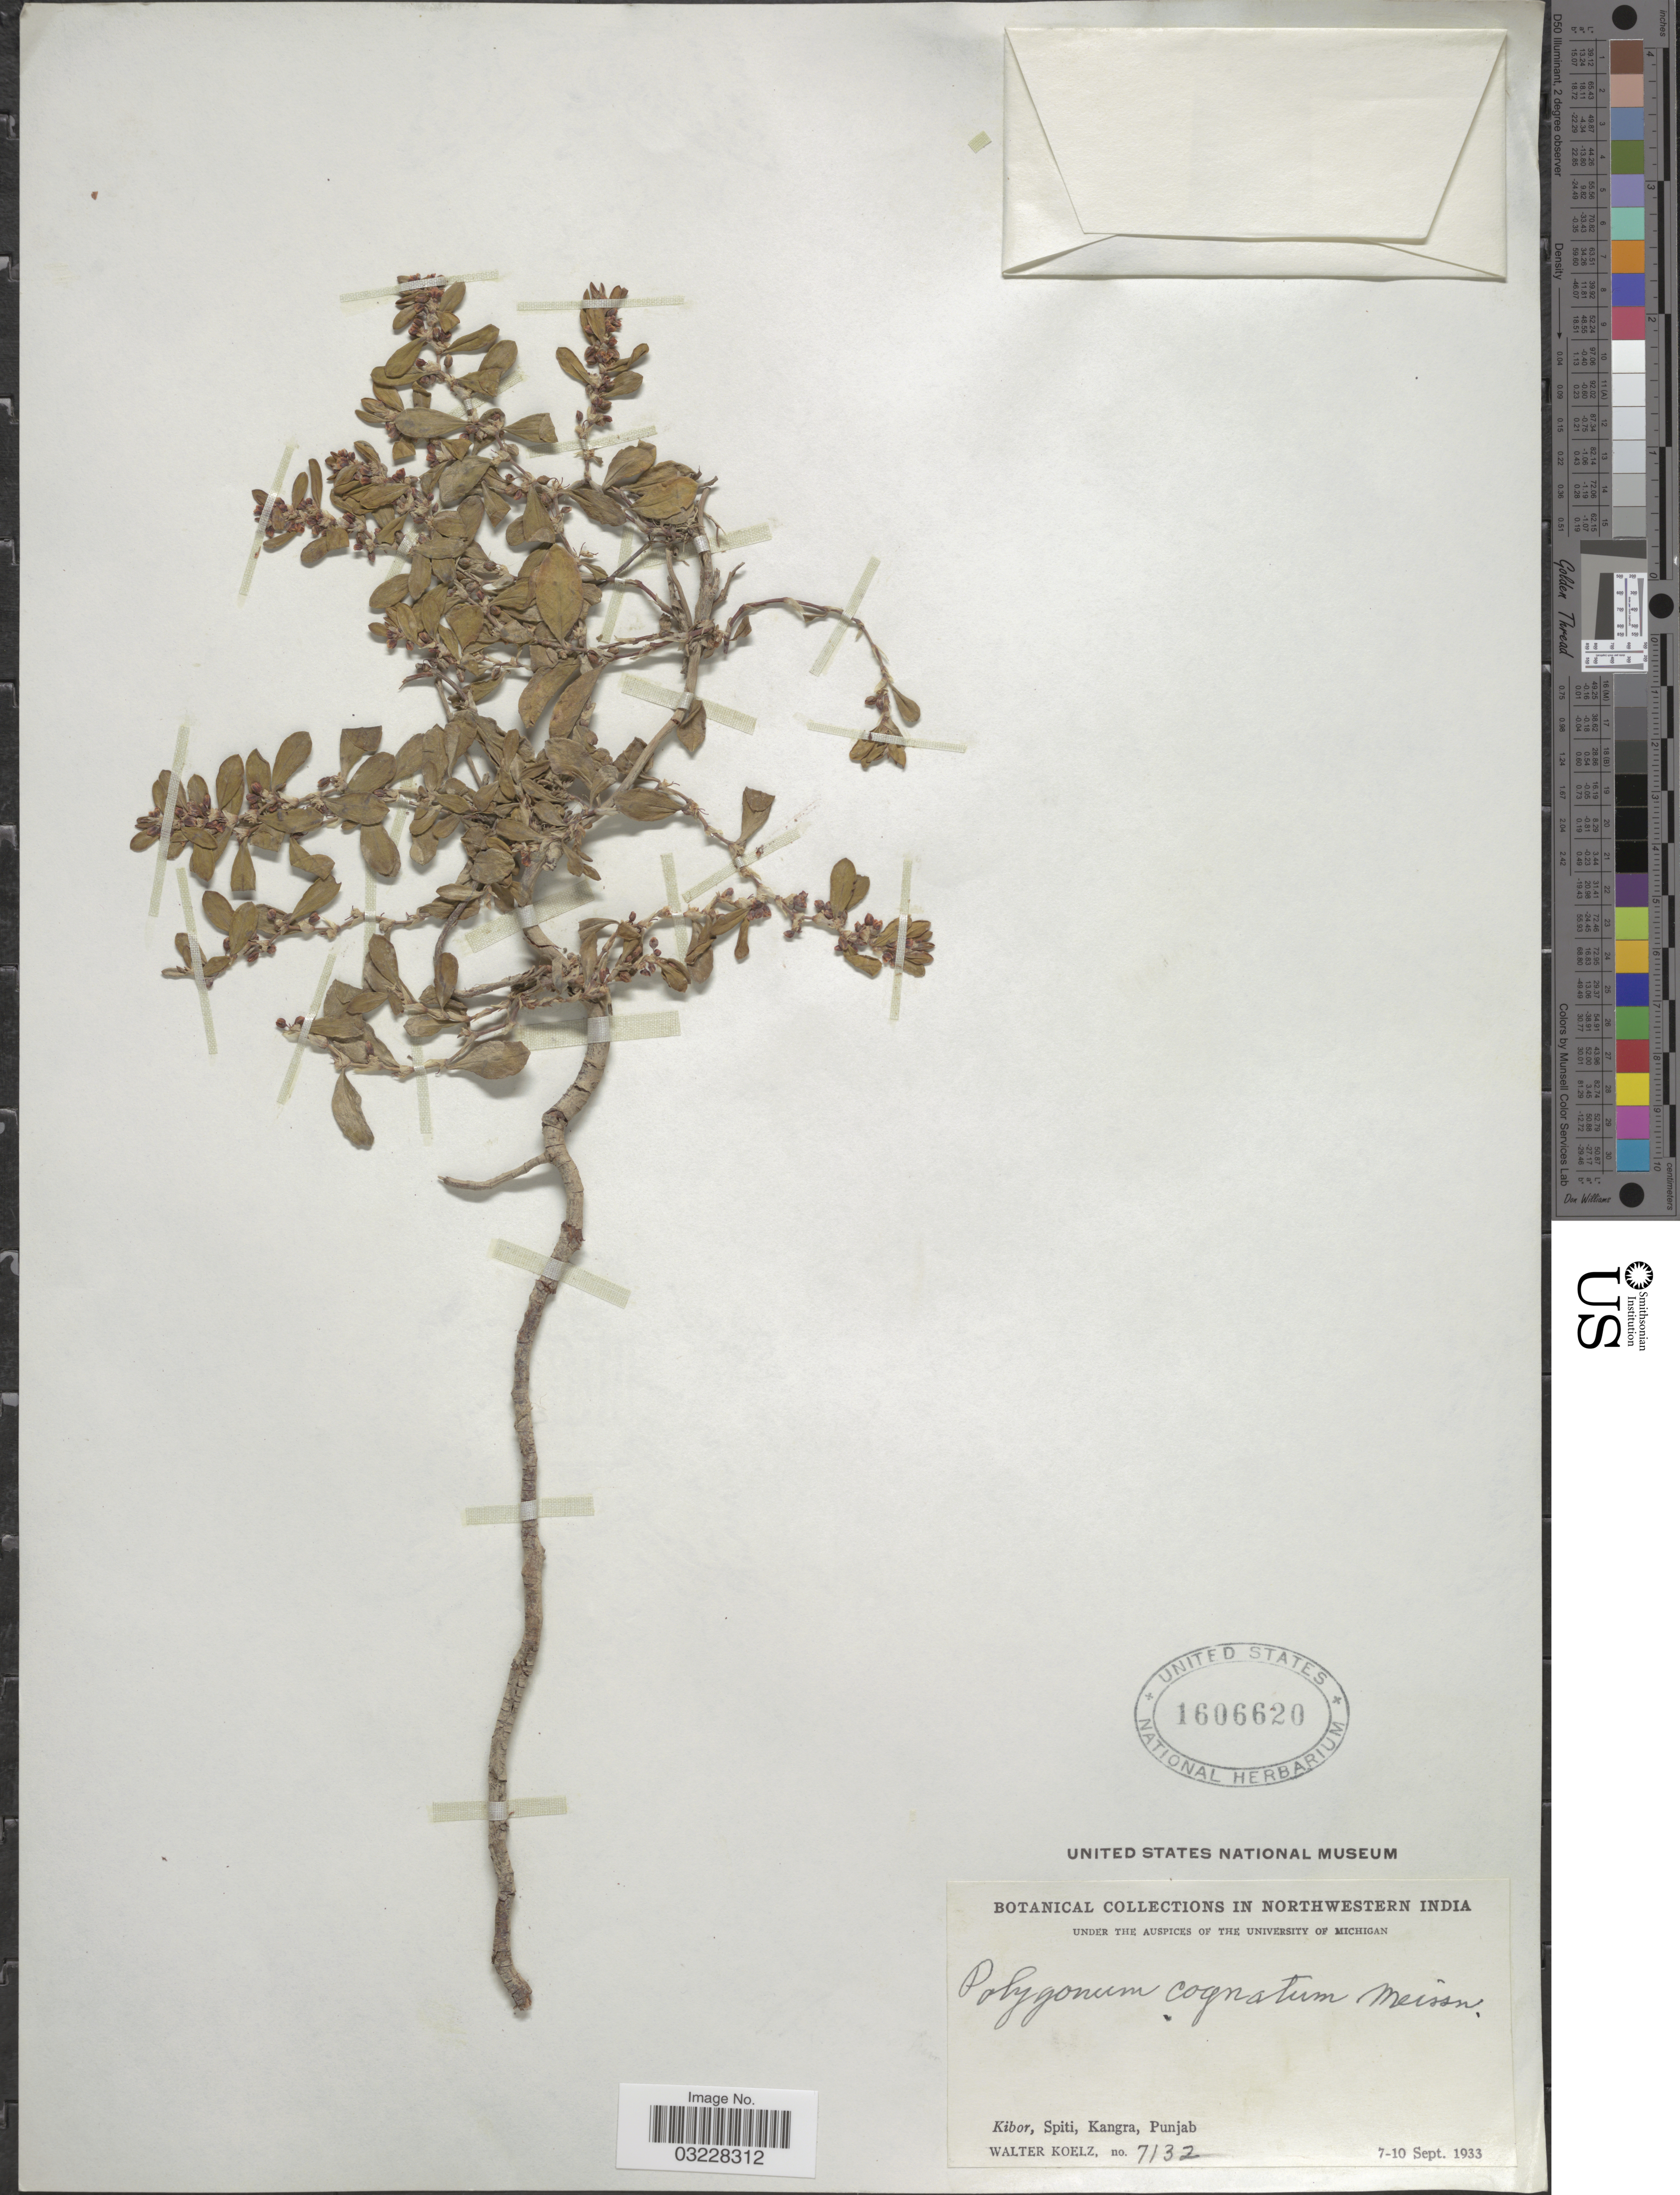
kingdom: Plantae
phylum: Tracheophyta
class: Magnoliopsida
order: Caryophyllales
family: Polygonaceae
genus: Polygonum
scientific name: Polygonum cognatum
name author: Meisn.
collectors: W. N. Koelz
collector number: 7132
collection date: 1933-09-07/1933-09-10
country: India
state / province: Punjab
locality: Northwestern India. Kibor, Spiti, Kangra.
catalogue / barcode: US 1606620